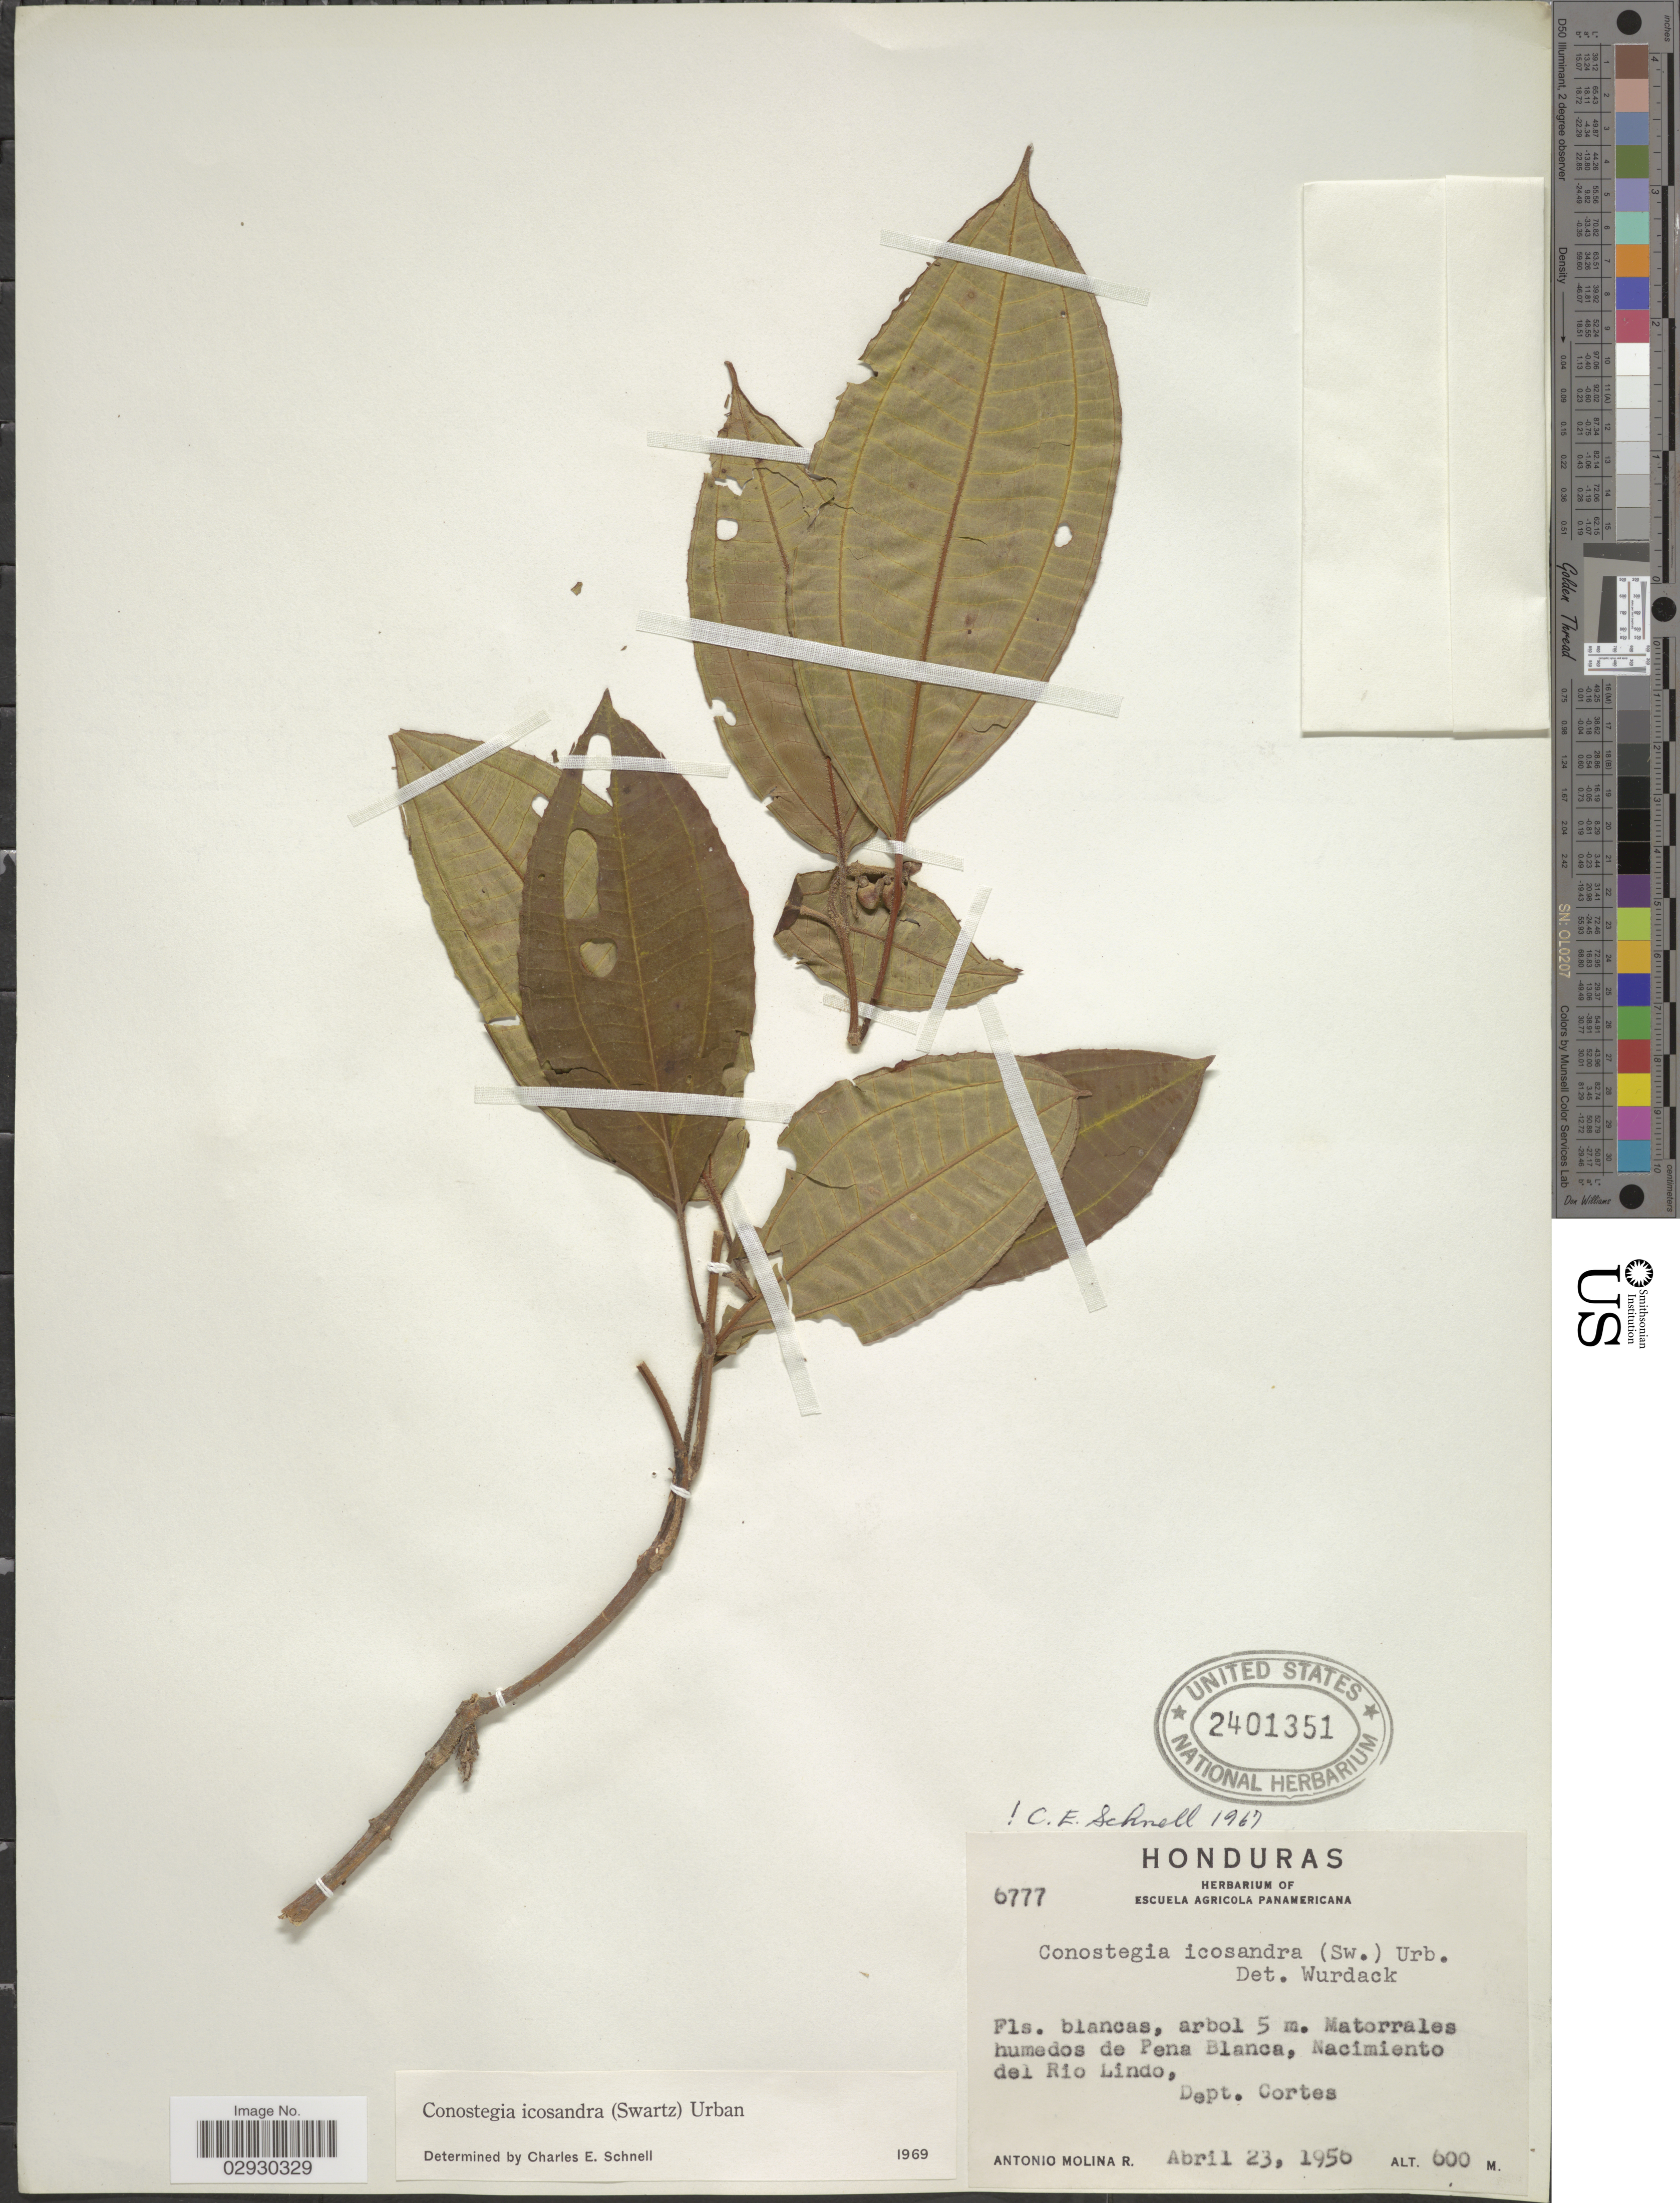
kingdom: Plantae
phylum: Tracheophyta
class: Magnoliopsida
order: Myrtales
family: Melastomataceae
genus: Conostegia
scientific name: Conostegia icosandra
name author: (Sw.) Urb.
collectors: A. Molina R.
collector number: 6777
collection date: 1956-04-23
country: Honduras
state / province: Cortés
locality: Matorrales humedos de Pena Blanca, Nacimiento del Rio Lindo, Dept. Cortes.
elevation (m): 600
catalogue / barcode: US 2401351